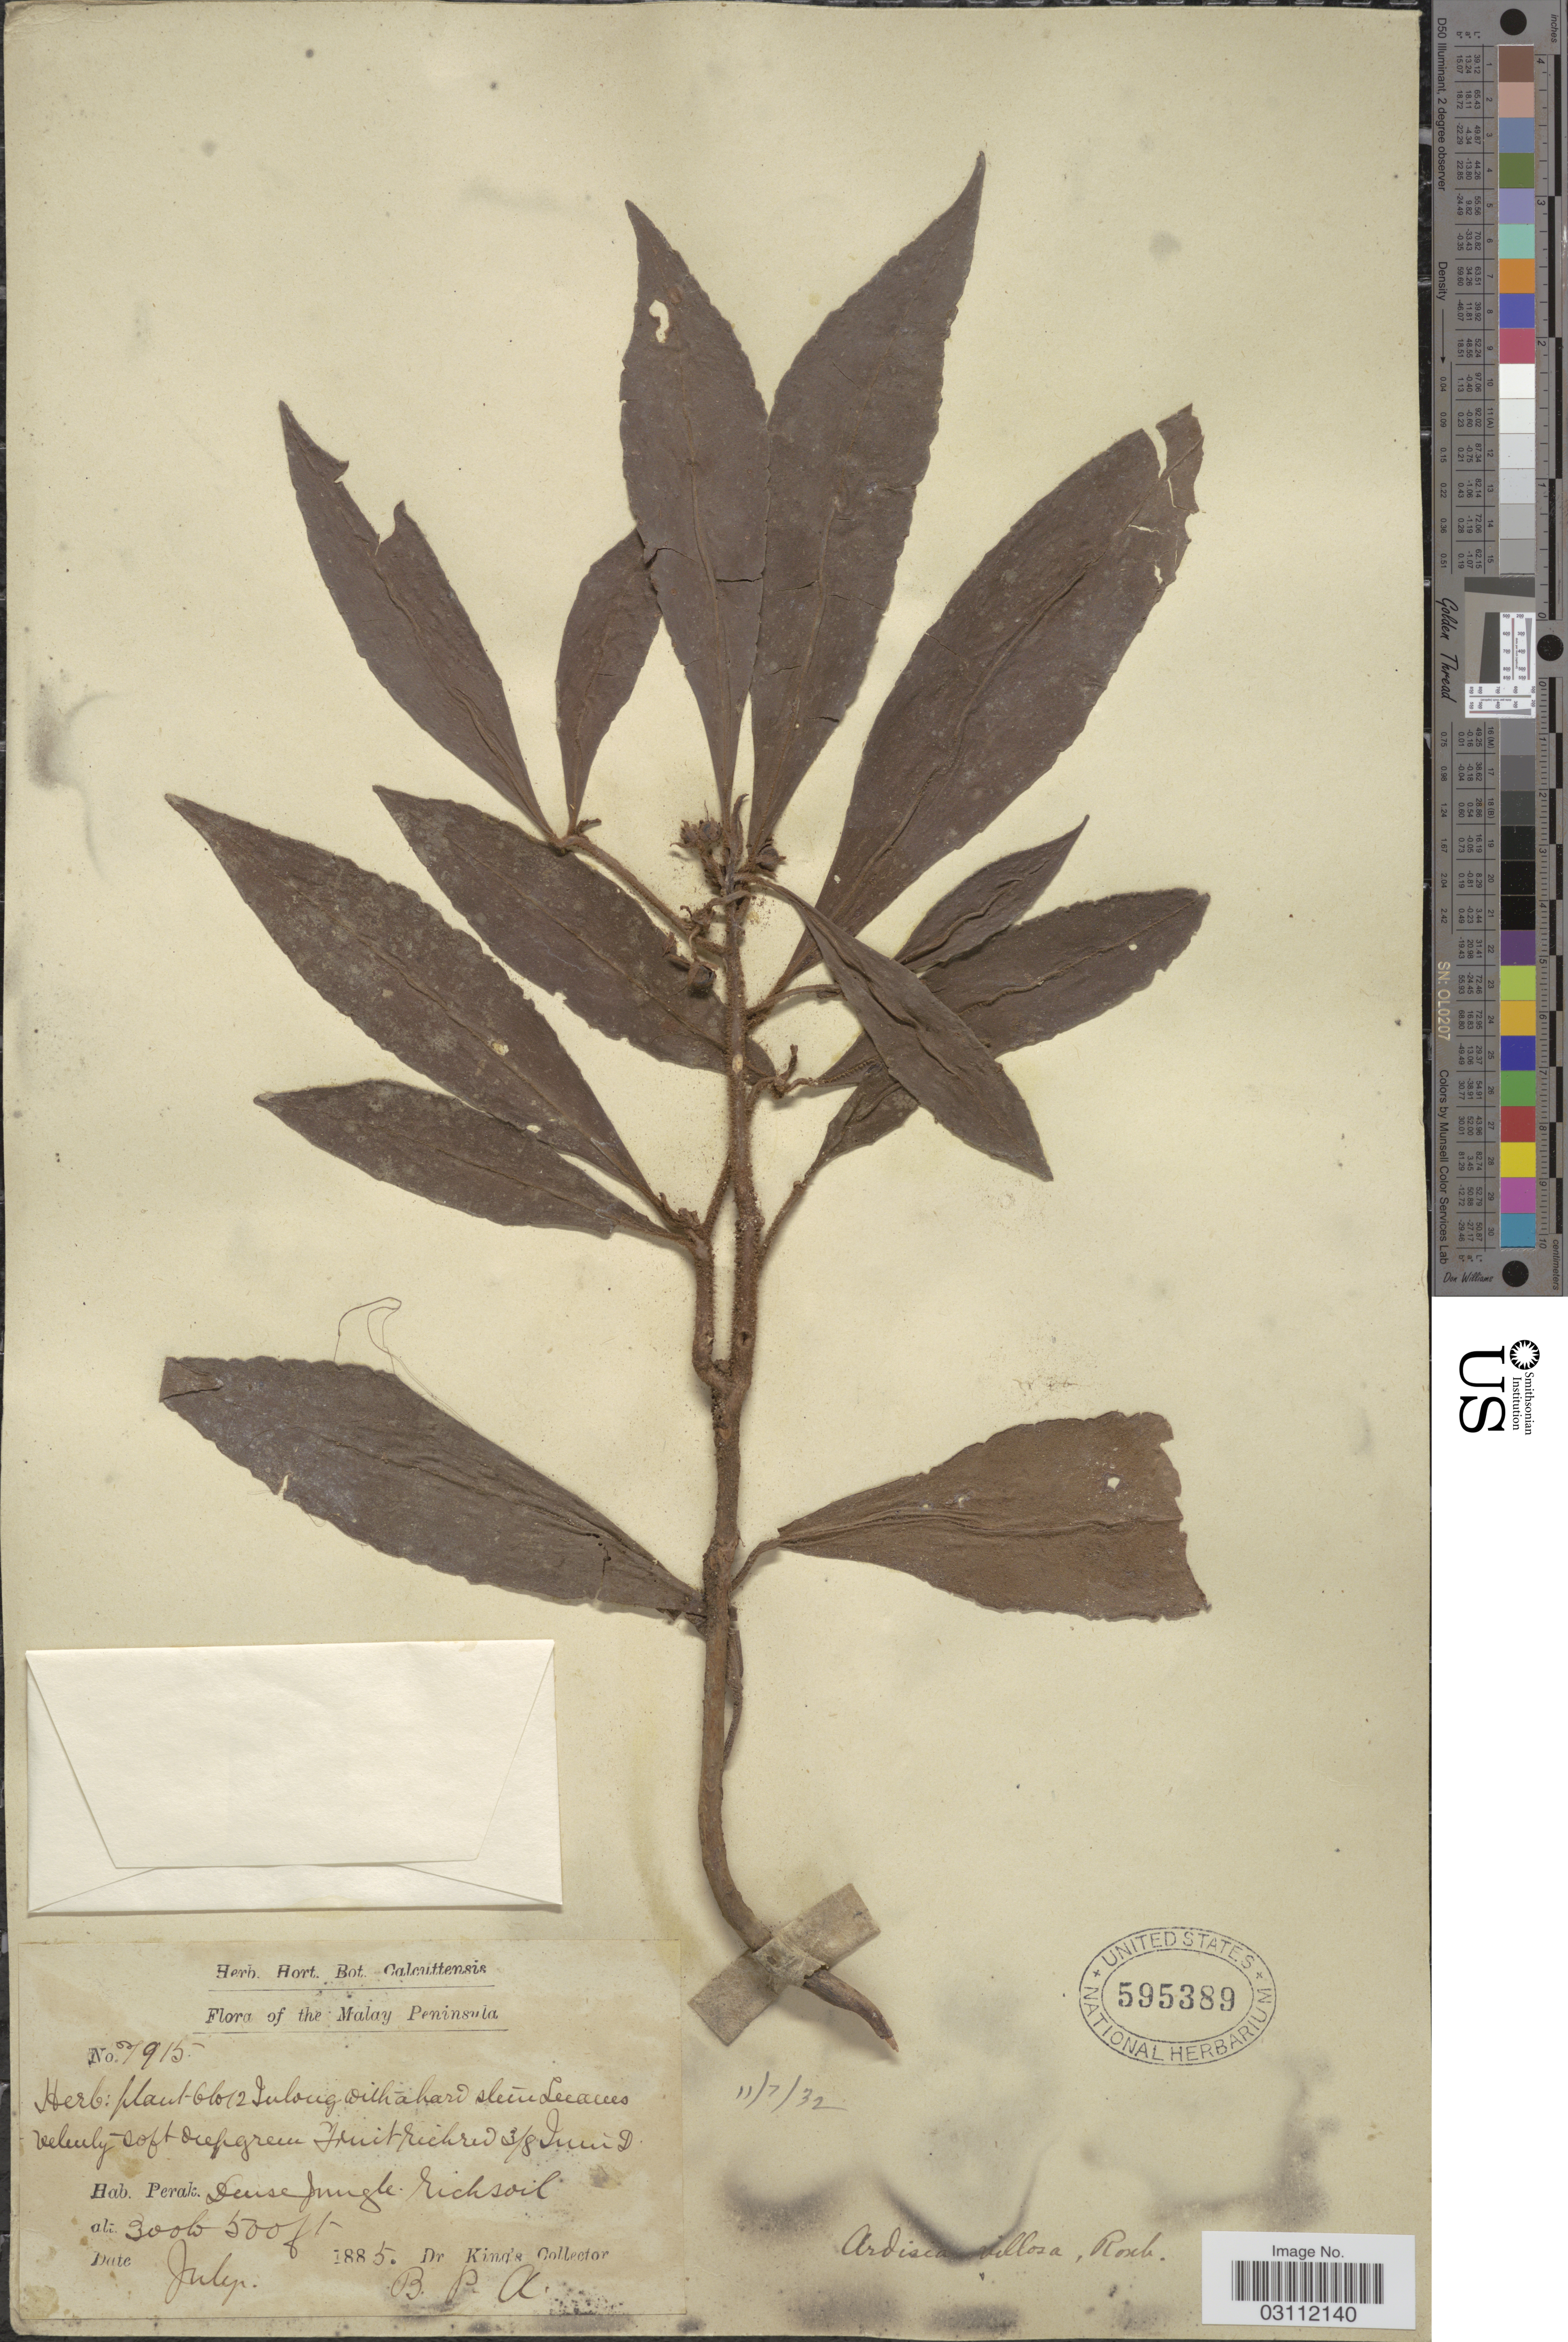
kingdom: Plantae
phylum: Tracheophyta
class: Magnoliopsida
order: Ericales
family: Primulaceae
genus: Ardisia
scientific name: Ardisia villosa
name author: Roxb.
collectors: Dr. King's collector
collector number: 7915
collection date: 1885-07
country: Malaysia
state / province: Perak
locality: Perak, Dense Jungle, the Malay Peninsula.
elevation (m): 91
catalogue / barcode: US 595389